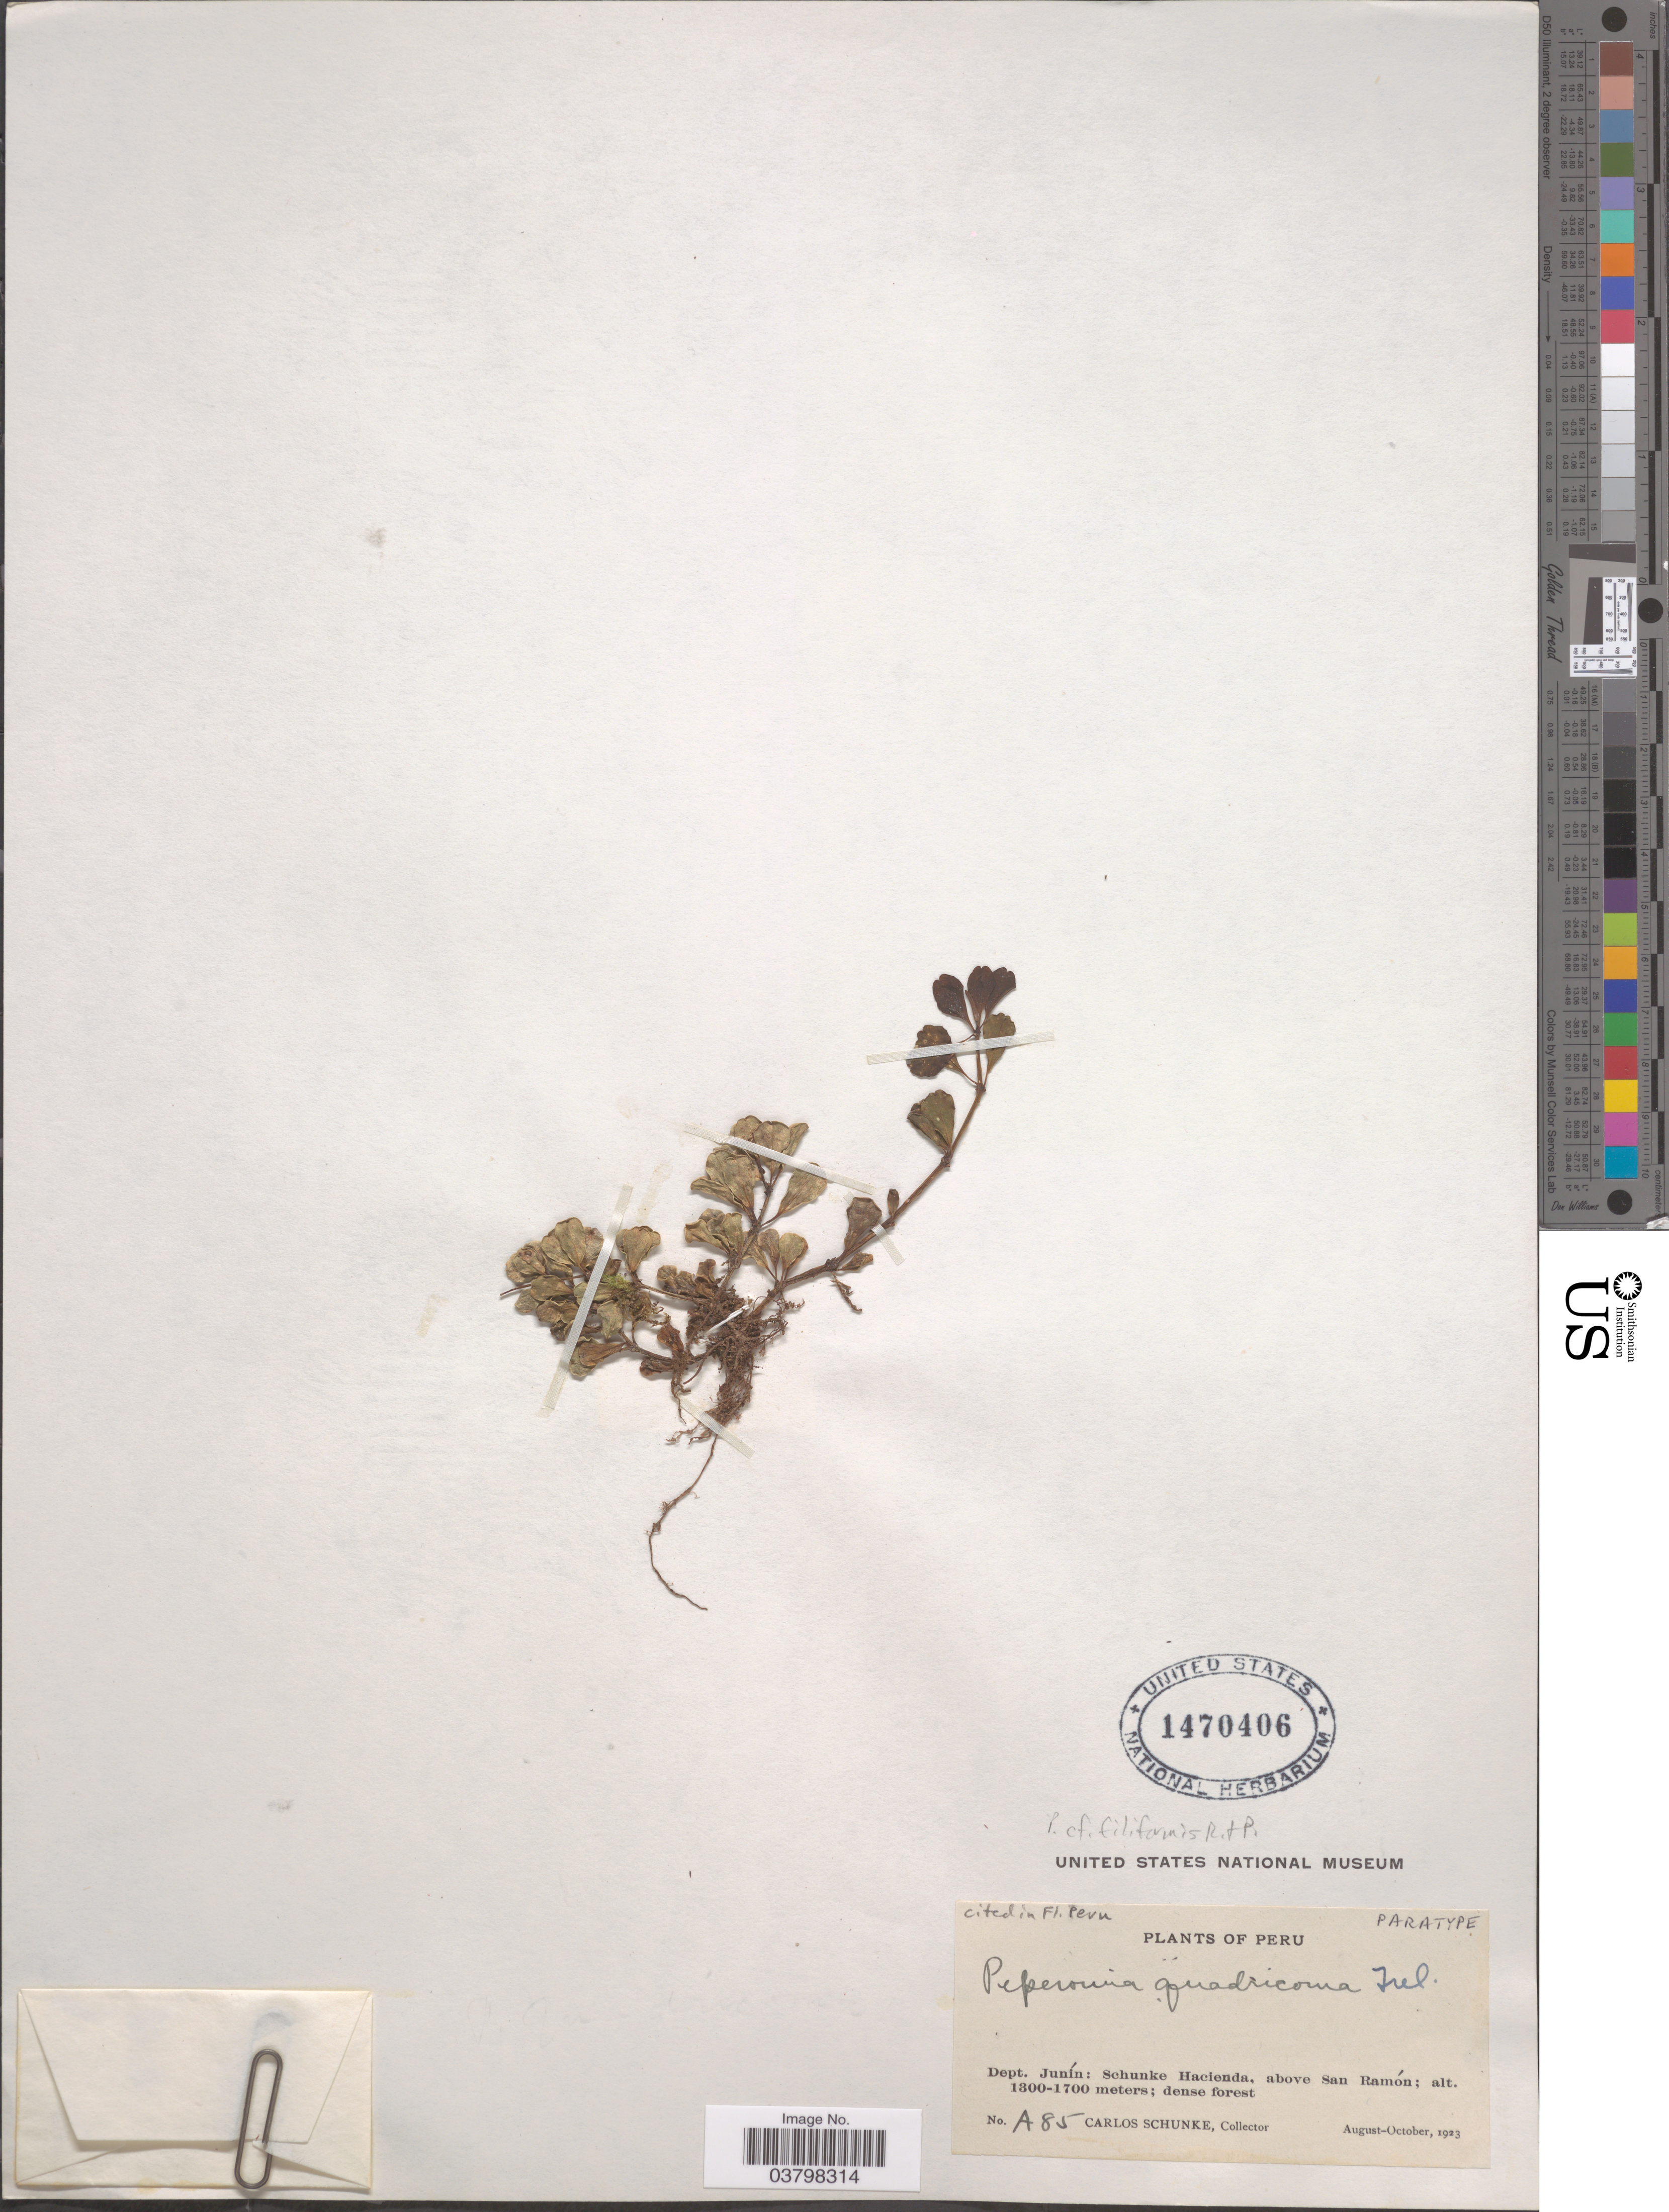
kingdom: Plantae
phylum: Tracheophyta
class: Magnoliopsida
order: Piperales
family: Piperaceae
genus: Peperomia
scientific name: Peperomia quadricoma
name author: Trel.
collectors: C. Schunke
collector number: A85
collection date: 1923-08/1923-10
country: Peru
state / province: Junín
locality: Dept. Junín: Schunke Hacienda, above San Ramón.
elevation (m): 1700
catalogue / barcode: US 1470406